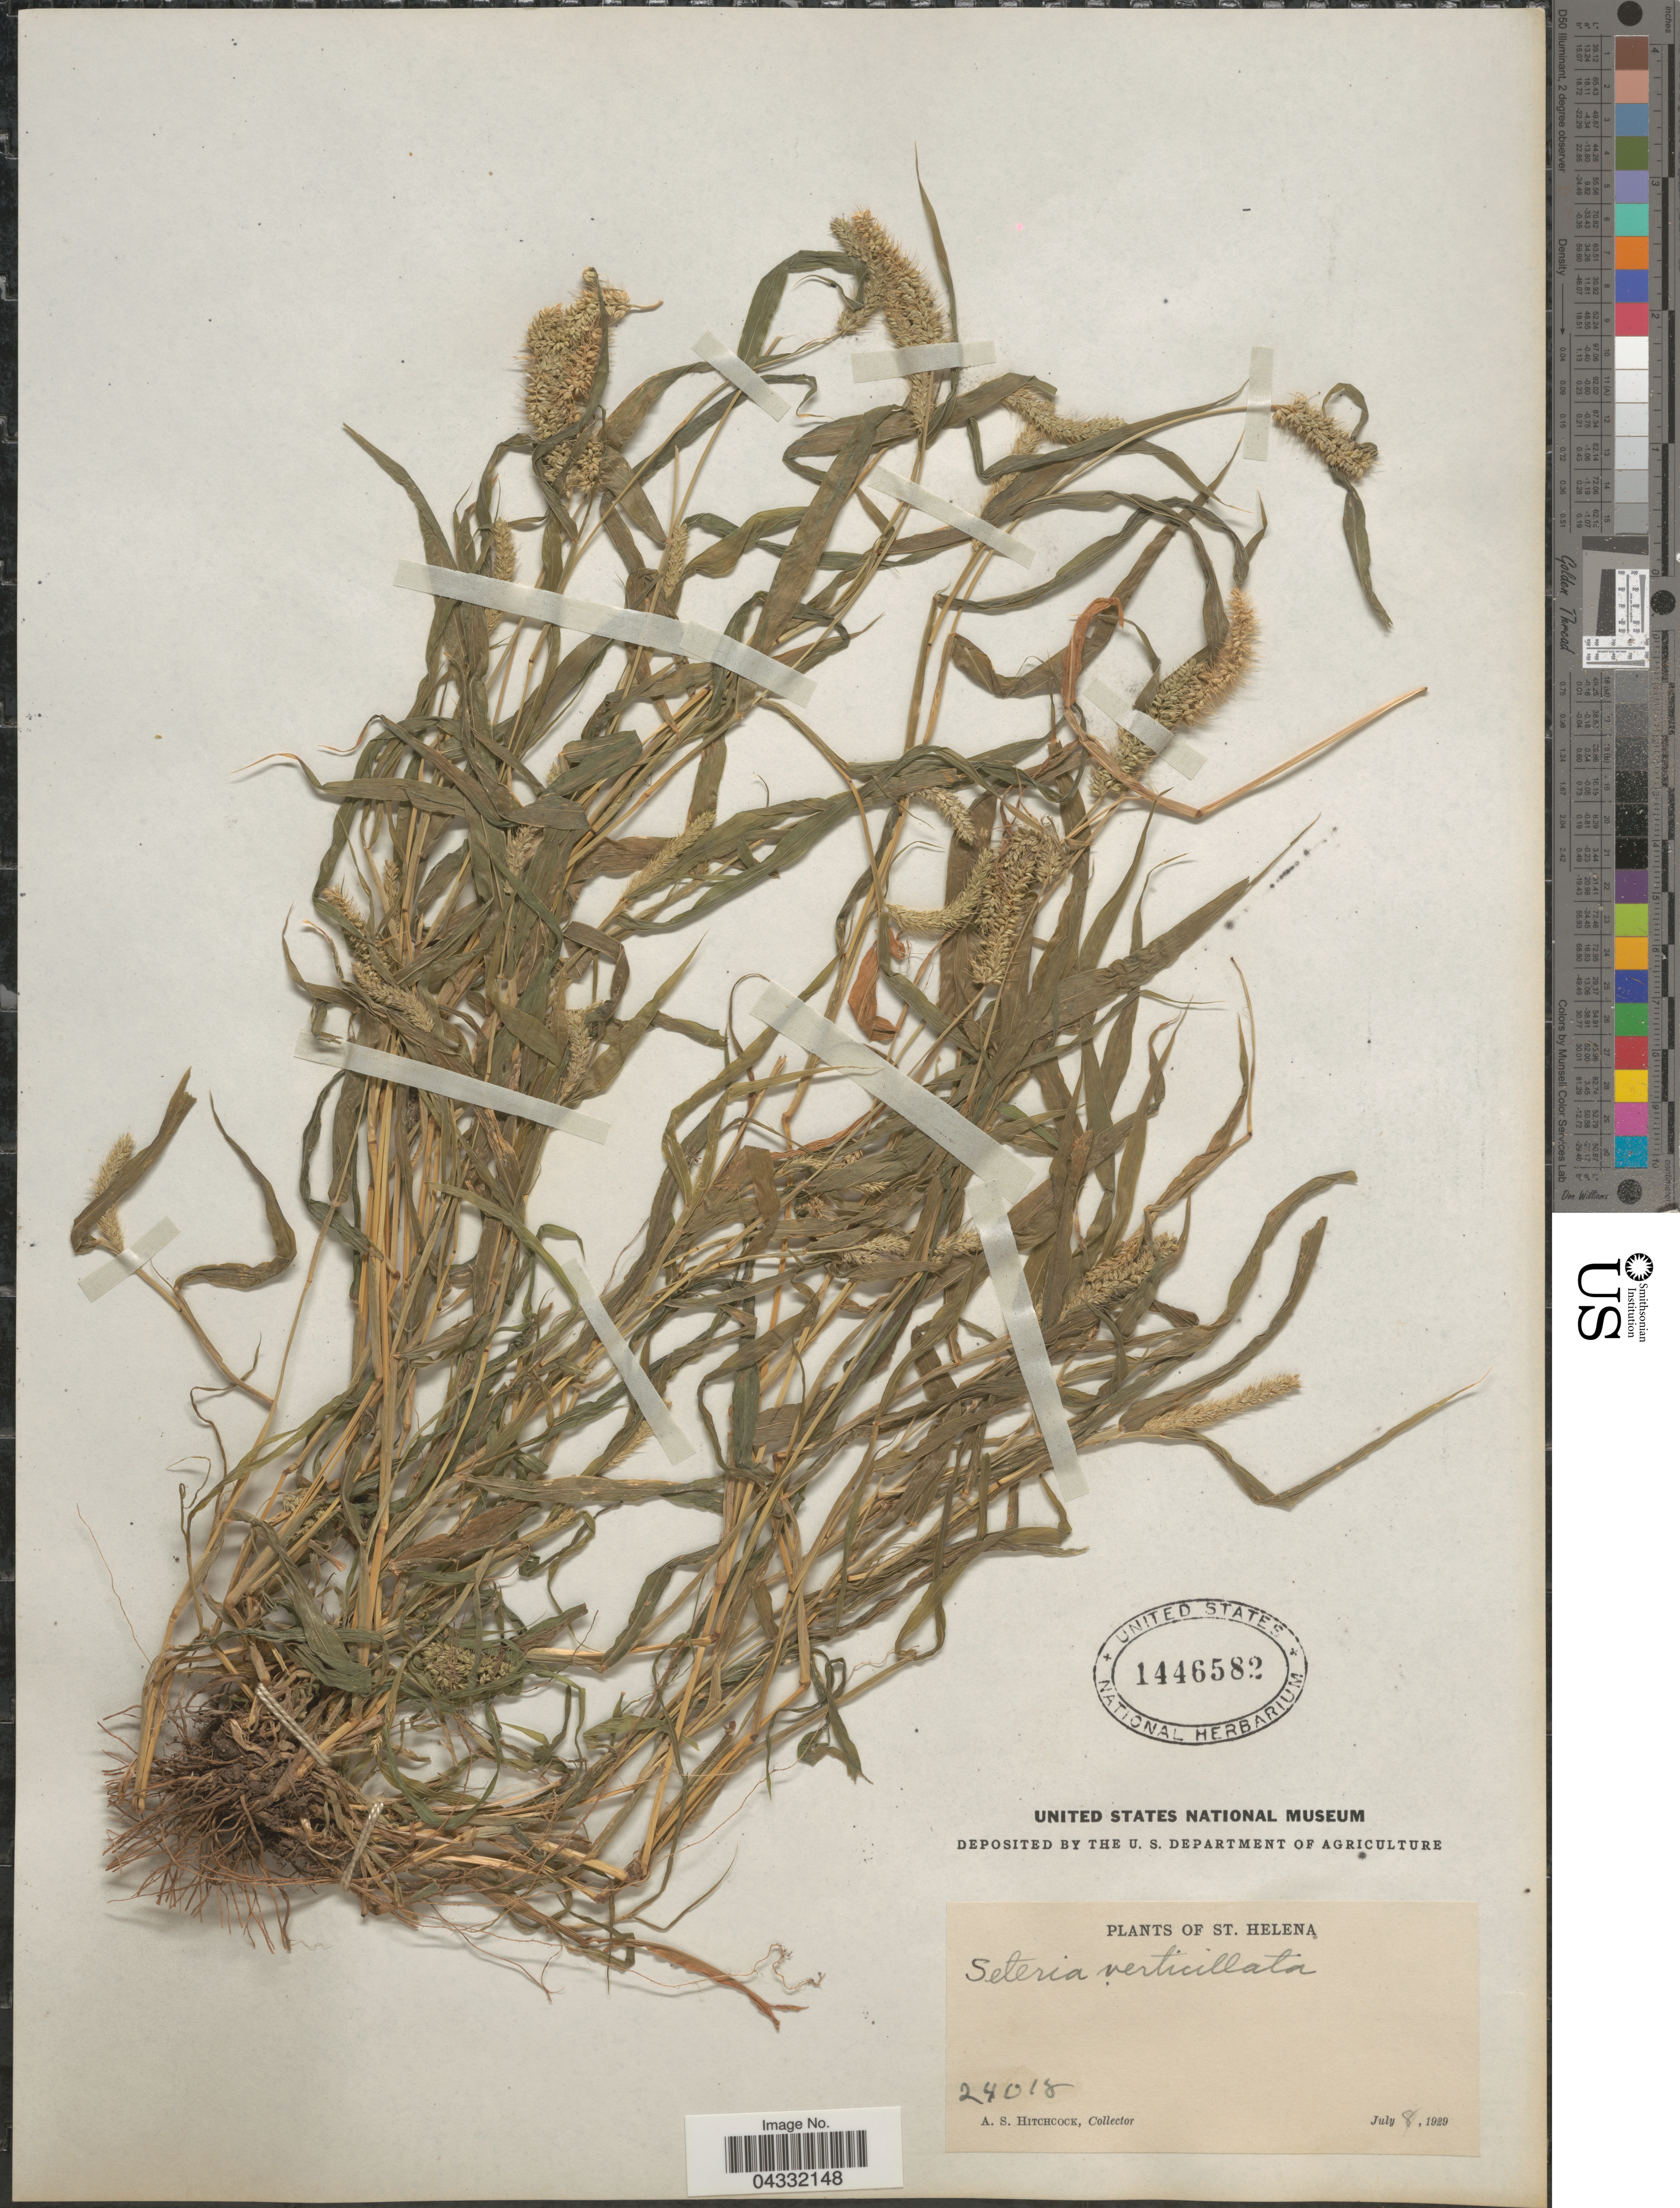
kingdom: Plantae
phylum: Tracheophyta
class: Liliopsida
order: Poales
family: Poaceae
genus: Setaria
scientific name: Setaria verticillata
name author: (L.) P. Beauv.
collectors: A. S. Hitchcock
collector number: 24018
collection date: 1929-07-08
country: St. Helena Islands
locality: St. Helena.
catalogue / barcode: US 1446582